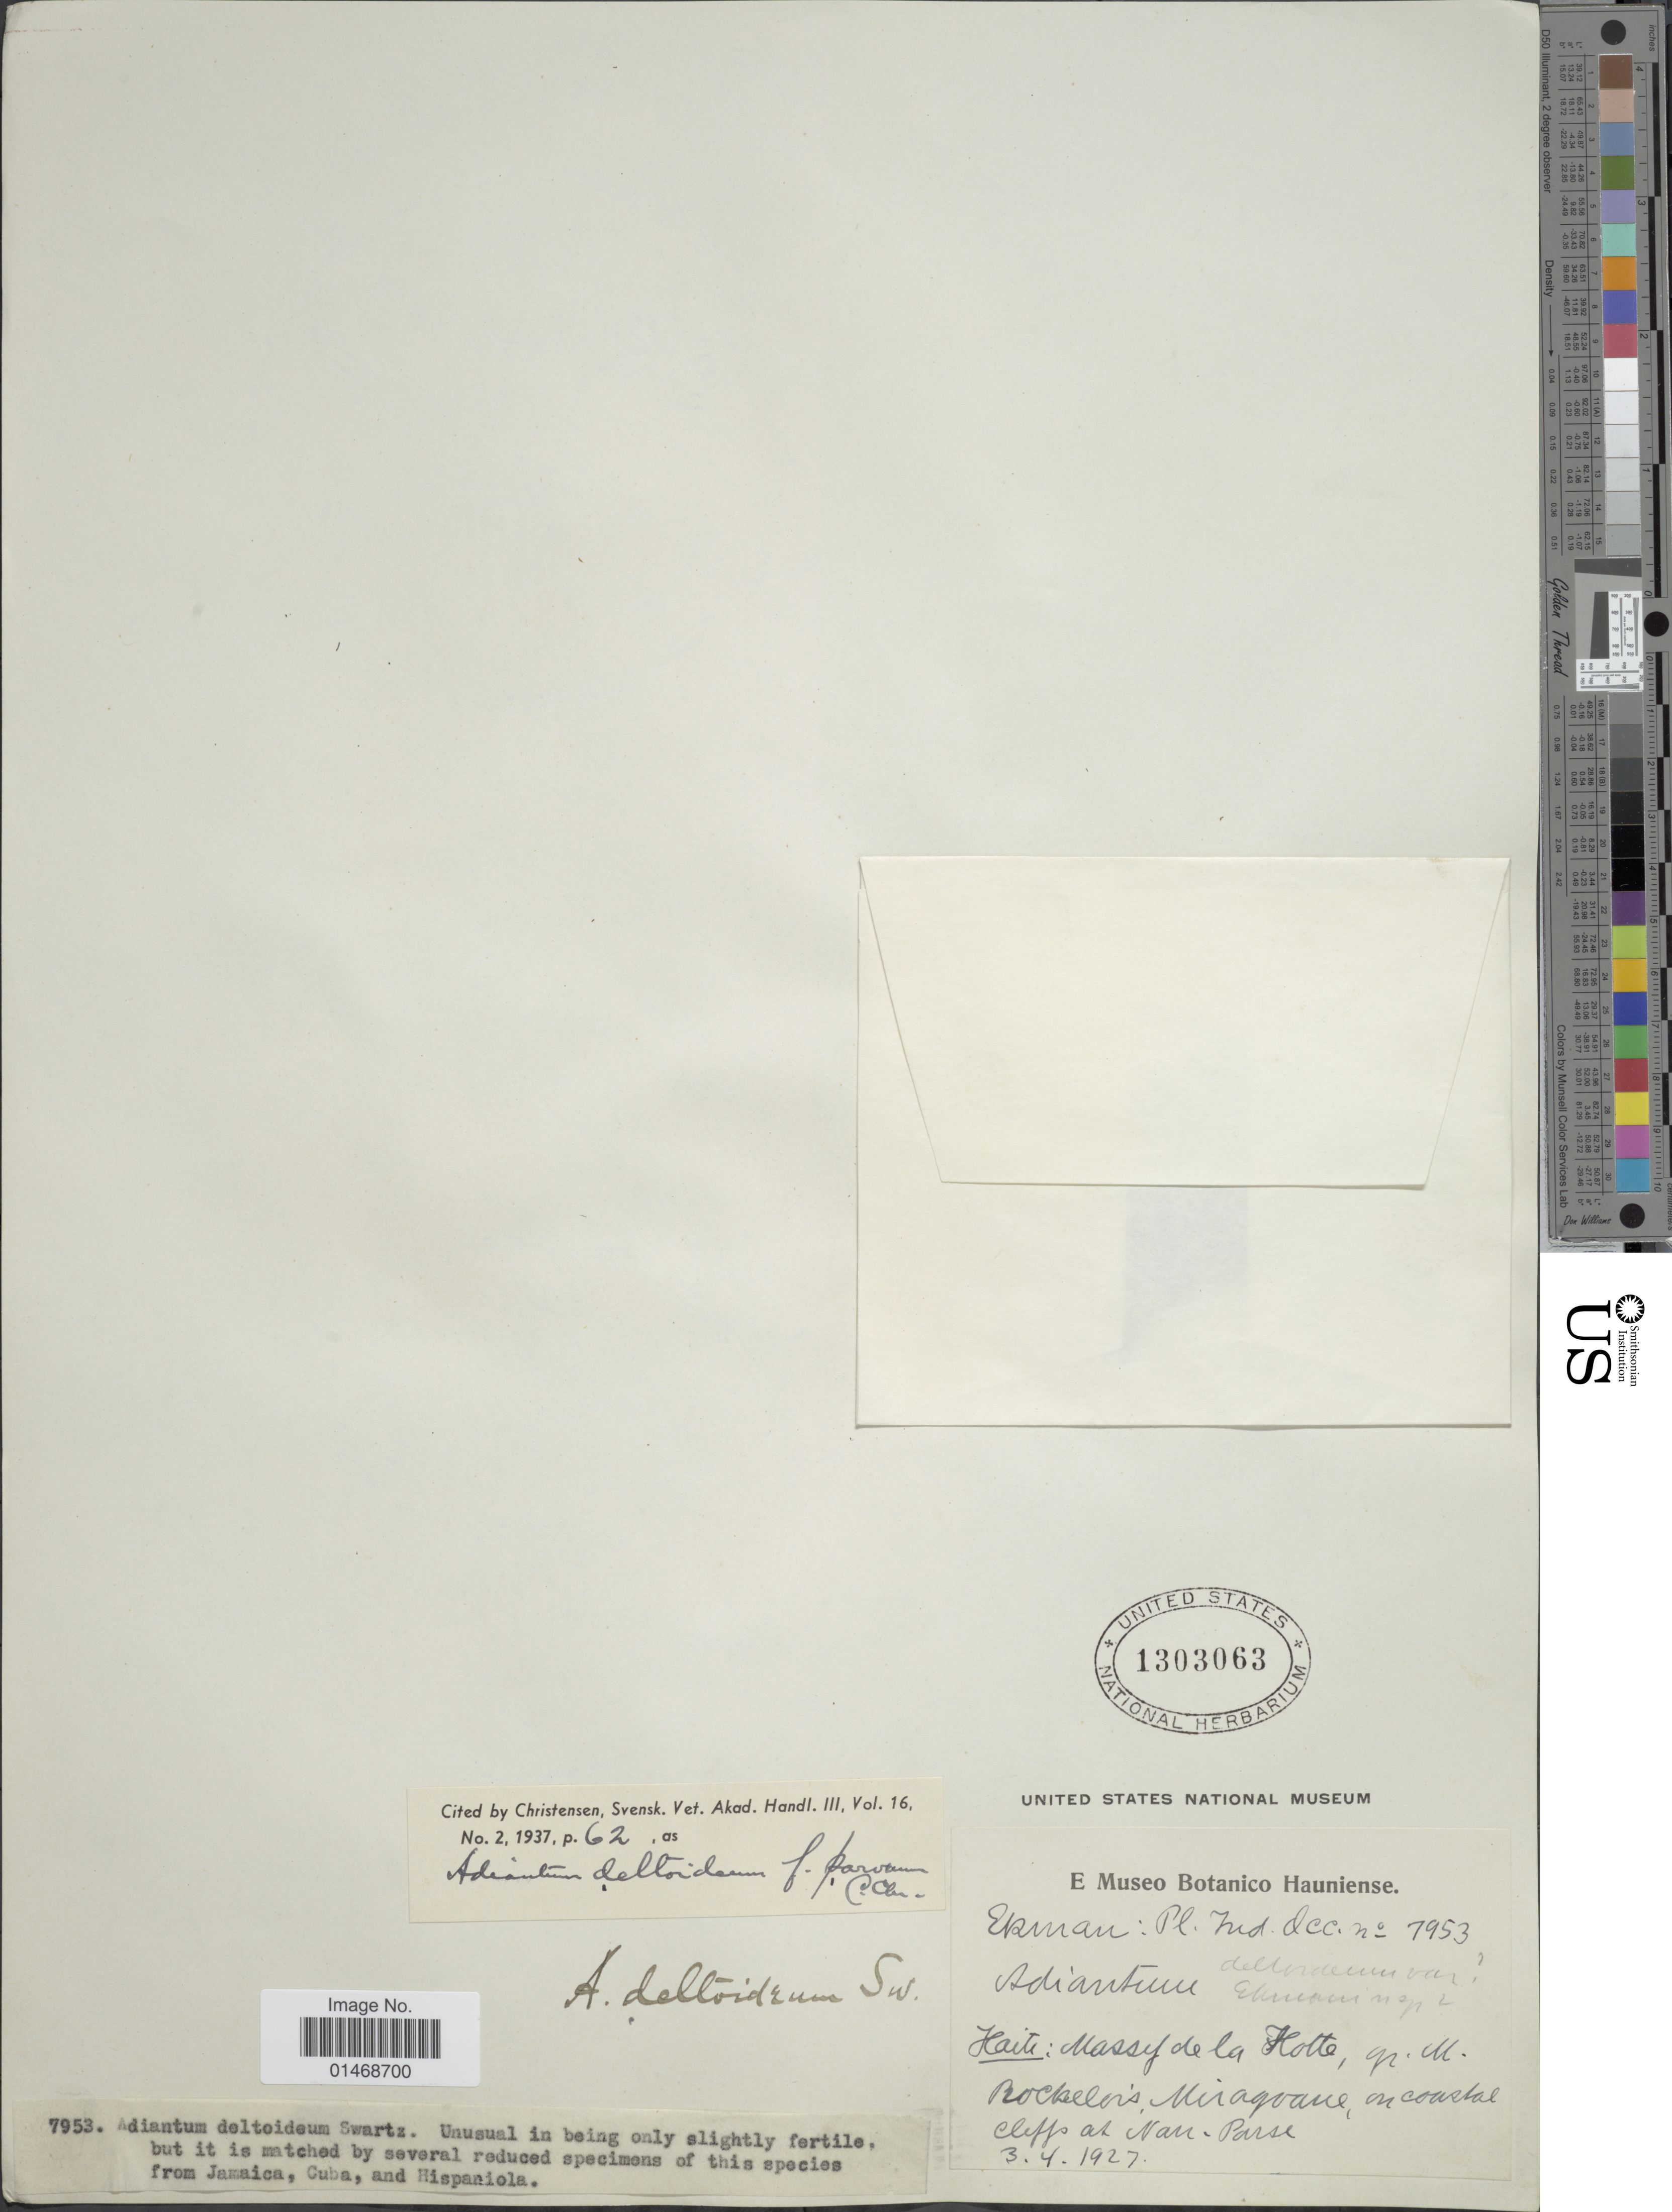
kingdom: Plantae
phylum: Tracheophyta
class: Polypodiopsida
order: Polypodiales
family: Pteridaceae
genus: Adiantum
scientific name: Adiantum deltoideum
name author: Sw.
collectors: -. Ekman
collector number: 7953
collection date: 1927-04-03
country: Haiti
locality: Massif de la Hotte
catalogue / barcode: US 1303063